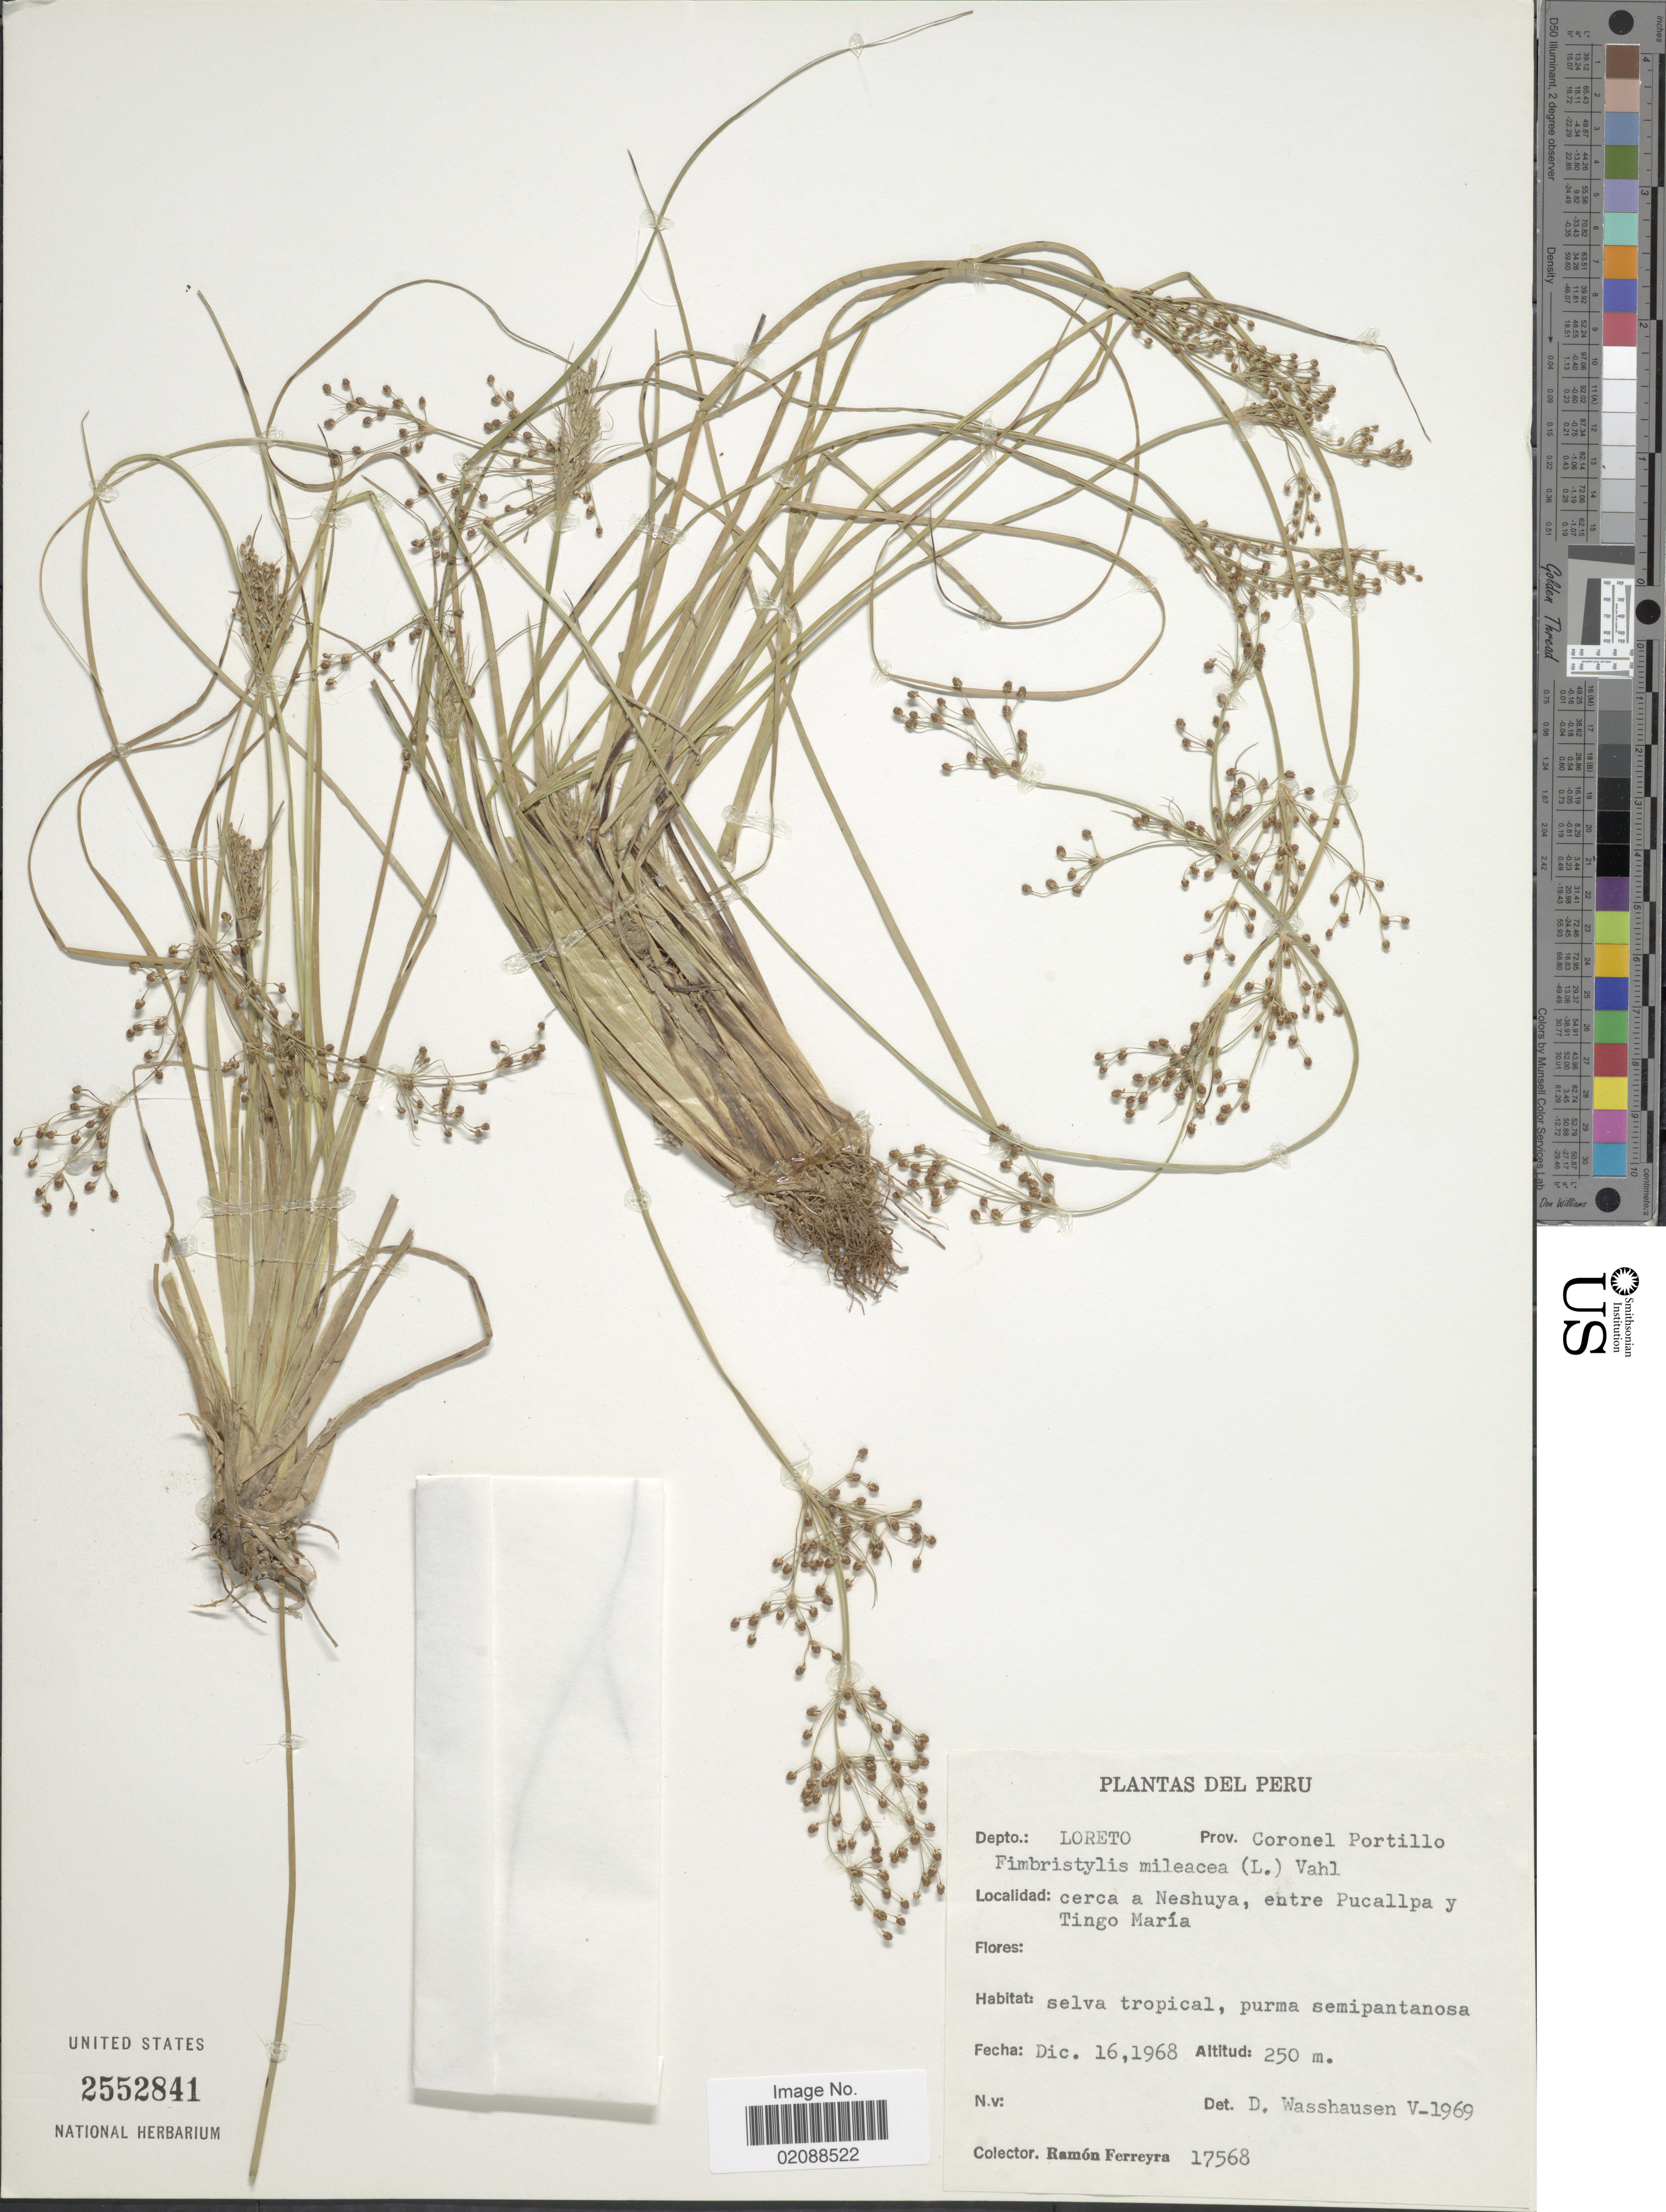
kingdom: Plantae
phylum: Tracheophyta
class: Liliopsida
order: Poales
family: Cyperaceae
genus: Fimbristylis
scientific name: Fimbristylis littoralis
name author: Gaudich.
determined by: Strong, M. T., (US), Smithsonian Institution - National Museum of Natural History (UNITED STATES)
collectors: R. A. Ferreyra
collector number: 17568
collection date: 1968-12-16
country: Peru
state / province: Loreto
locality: Prov. Coronel portillo. Cerca a Neshuya, entre Pucallpa y Tingo Maria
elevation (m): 250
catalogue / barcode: US 2552841